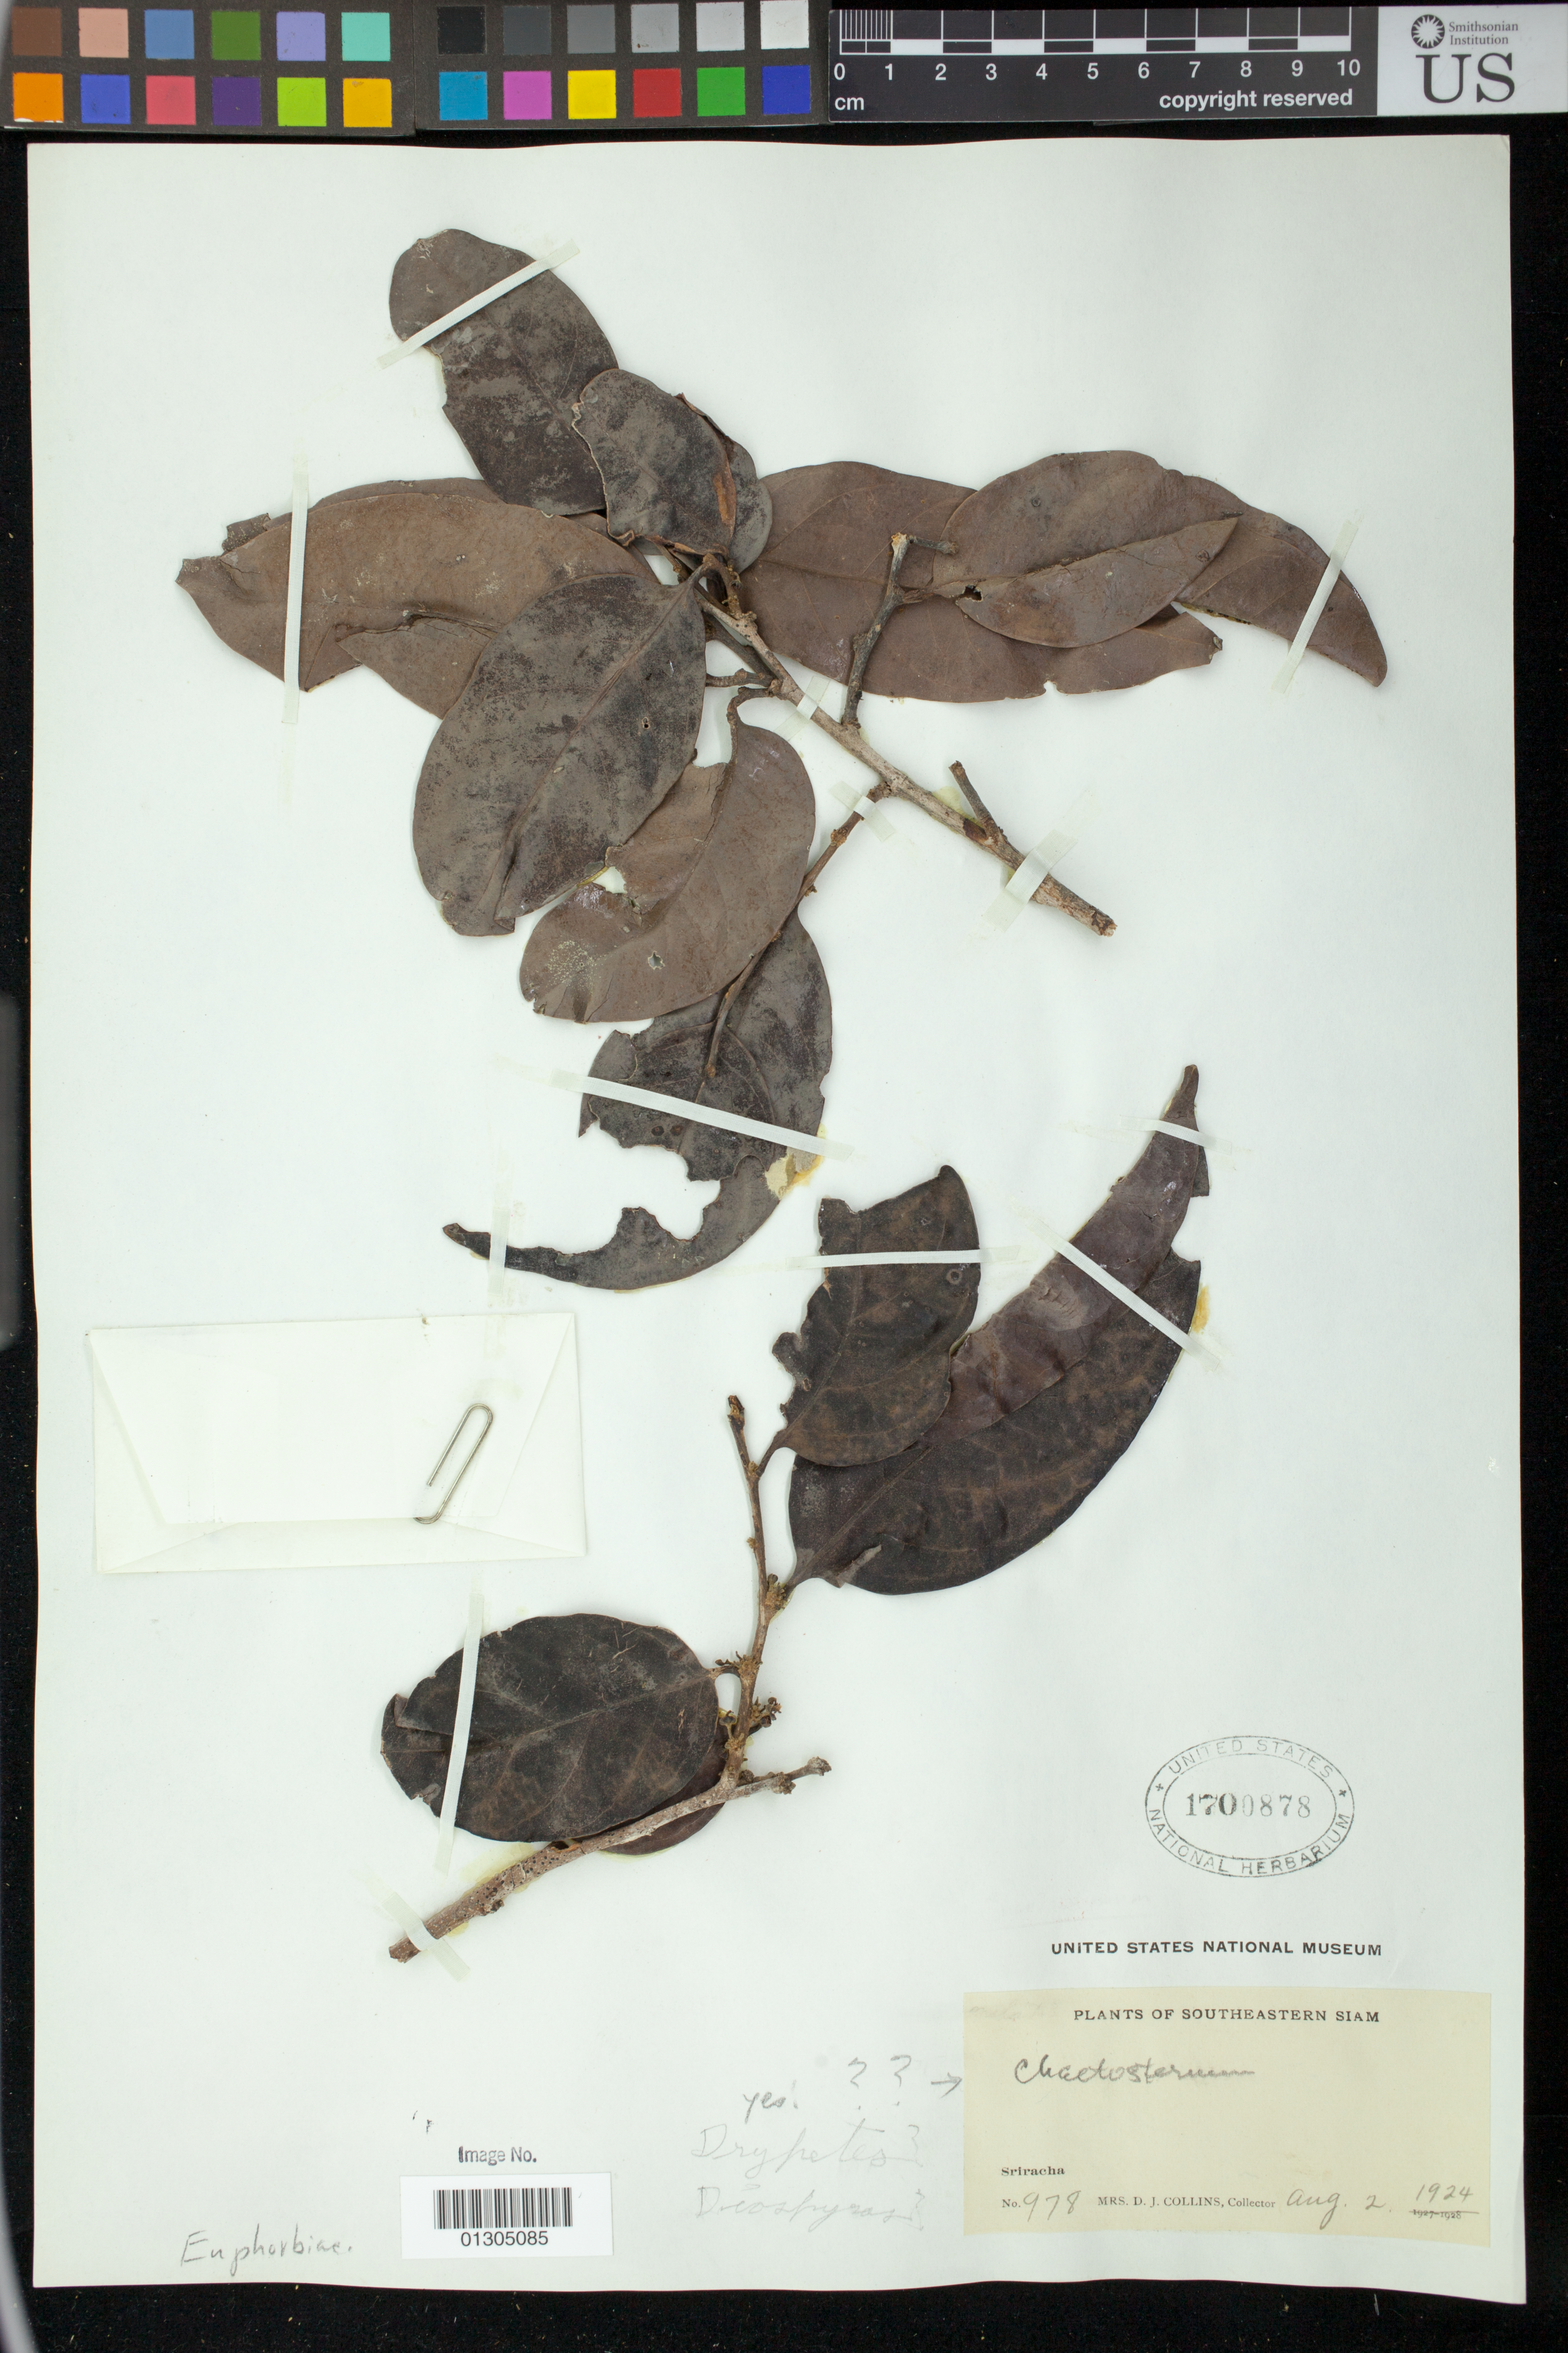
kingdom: Plantae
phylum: Tracheophyta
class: Magnoliopsida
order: Malpighiales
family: Euphorbiaceae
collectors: Mrs. D. J. Collins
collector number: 978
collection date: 1924-08-02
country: Thailand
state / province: Chon Buri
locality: Sriracha (Si Racha)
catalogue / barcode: US 1700878